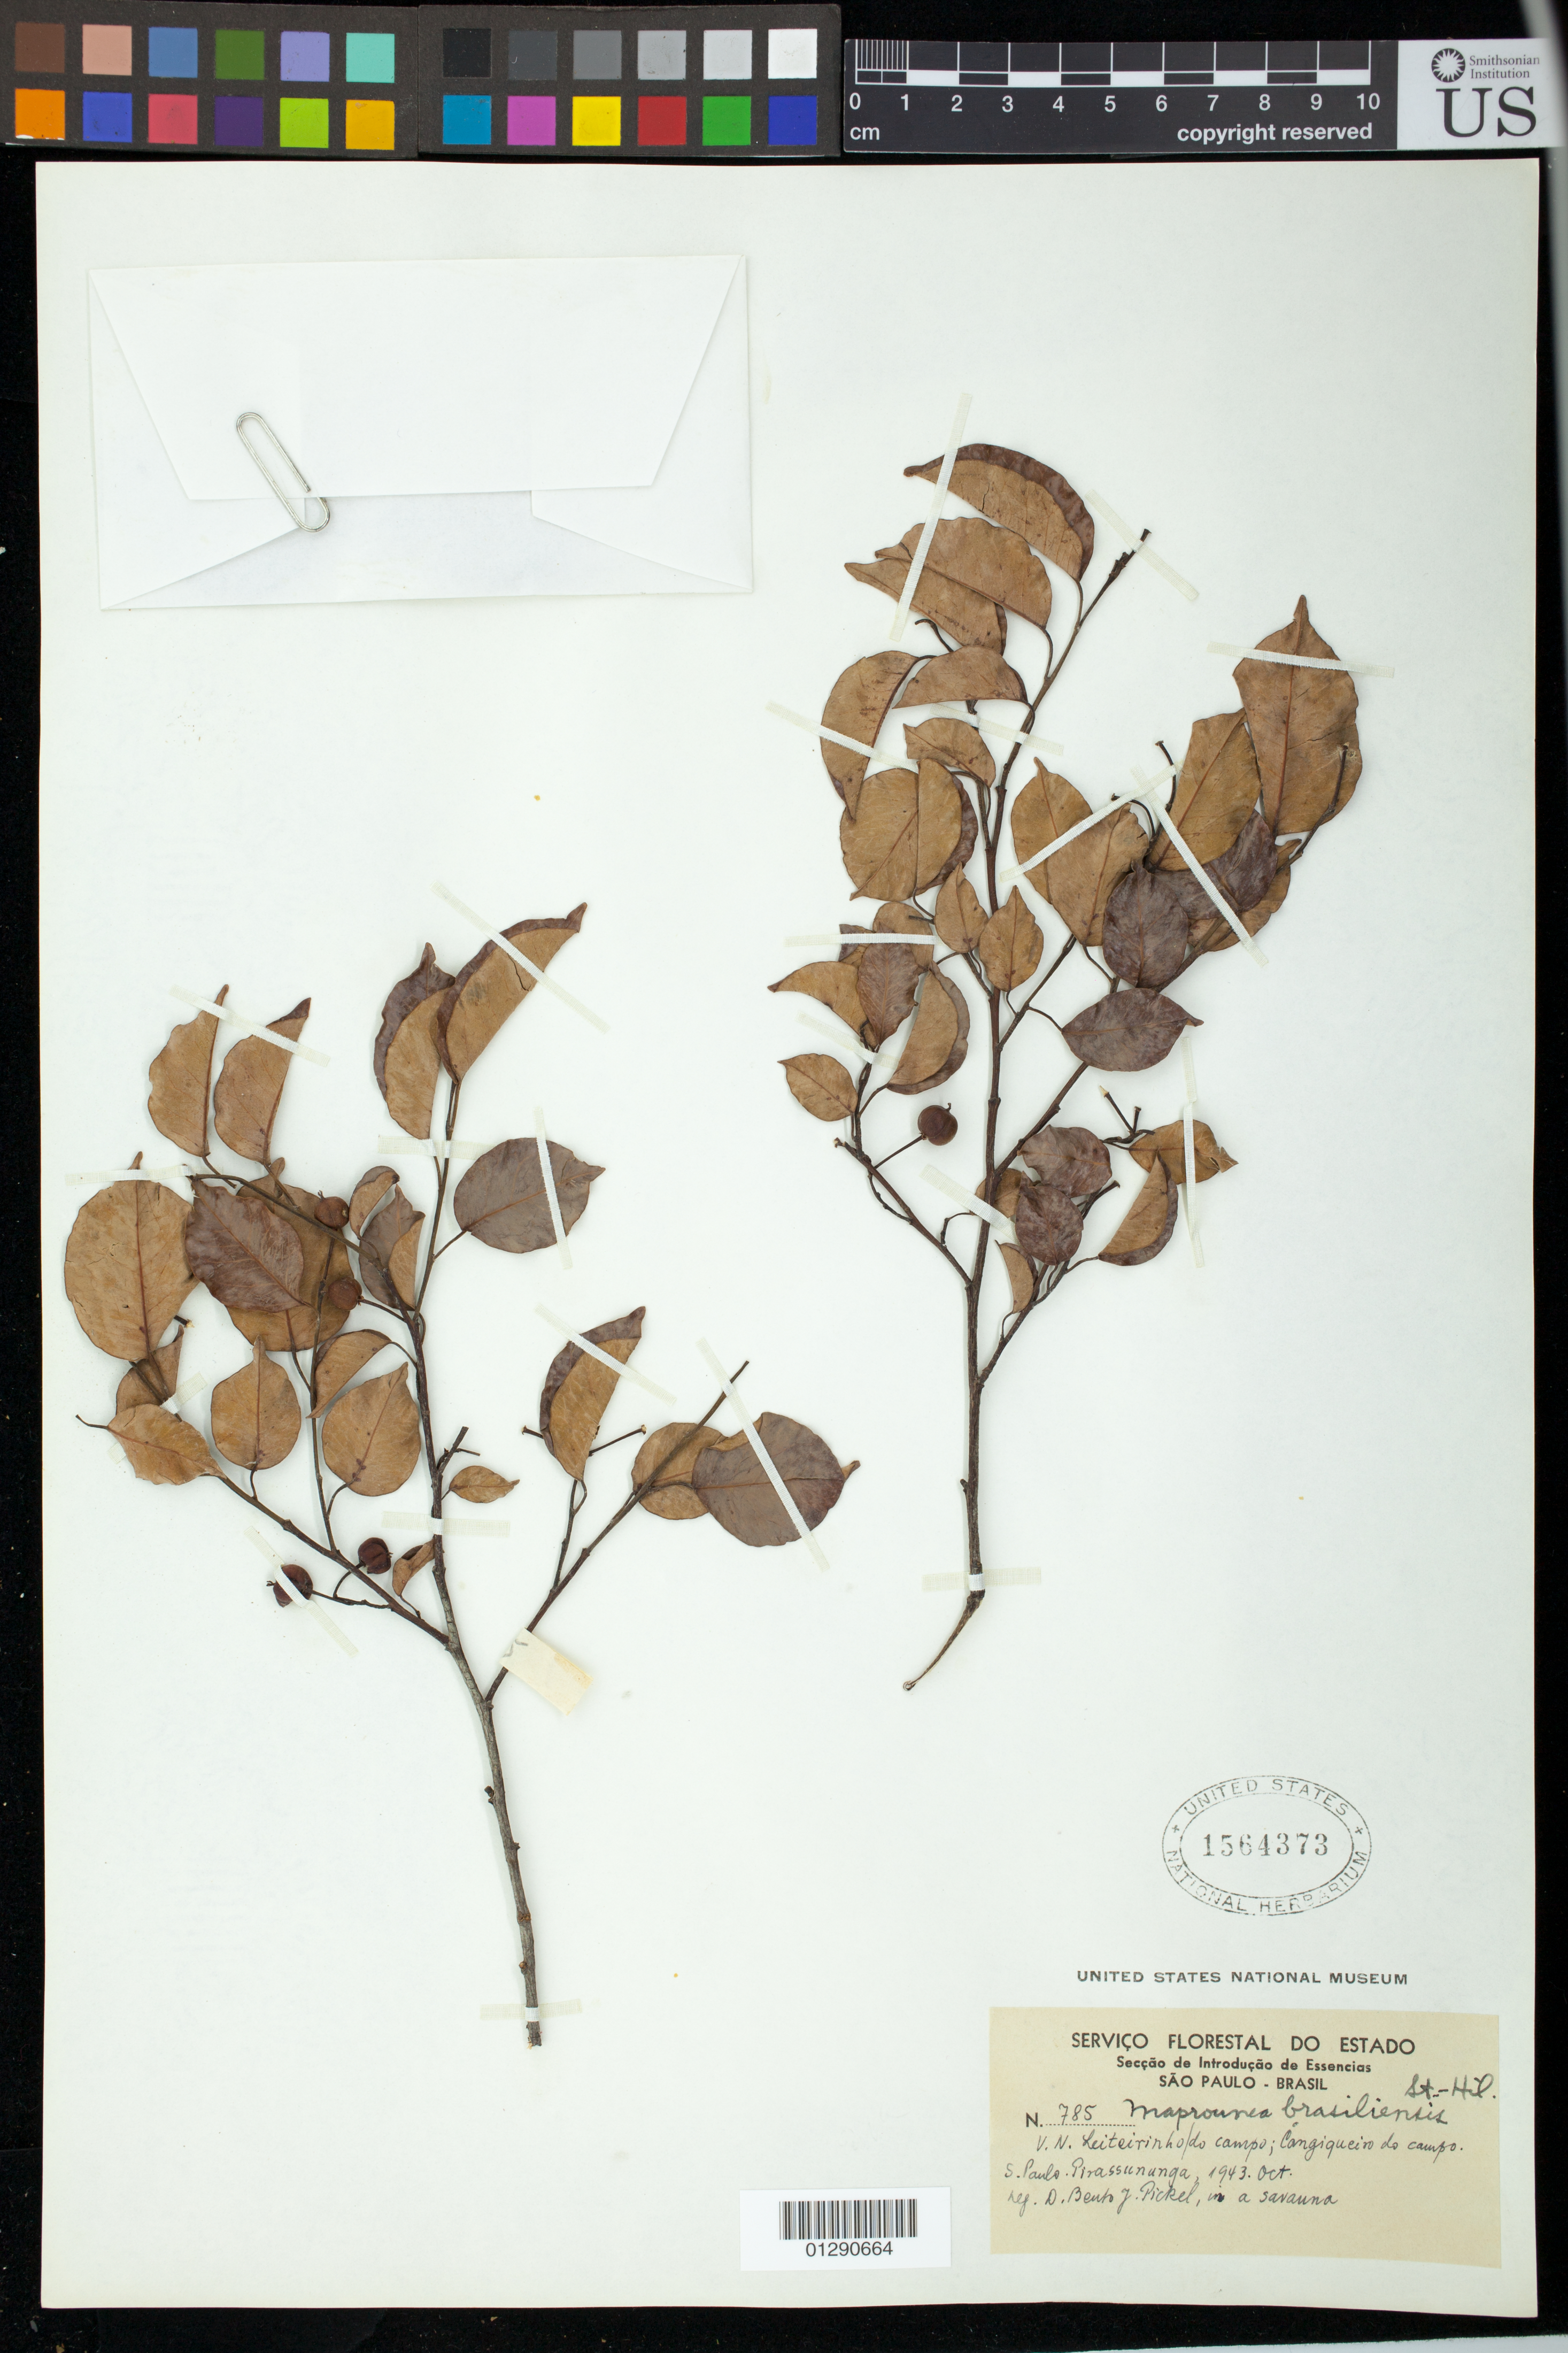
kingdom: Plantae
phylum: Tracheophyta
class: Magnoliopsida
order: Malpighiales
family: Euphorbiaceae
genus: Maprounea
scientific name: Maprounea brasiliensis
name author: A. St.-Hil.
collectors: J. Pickel & D. Bento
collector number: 785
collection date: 1943-10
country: Brazil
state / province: Sao Paulo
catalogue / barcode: US 1564373